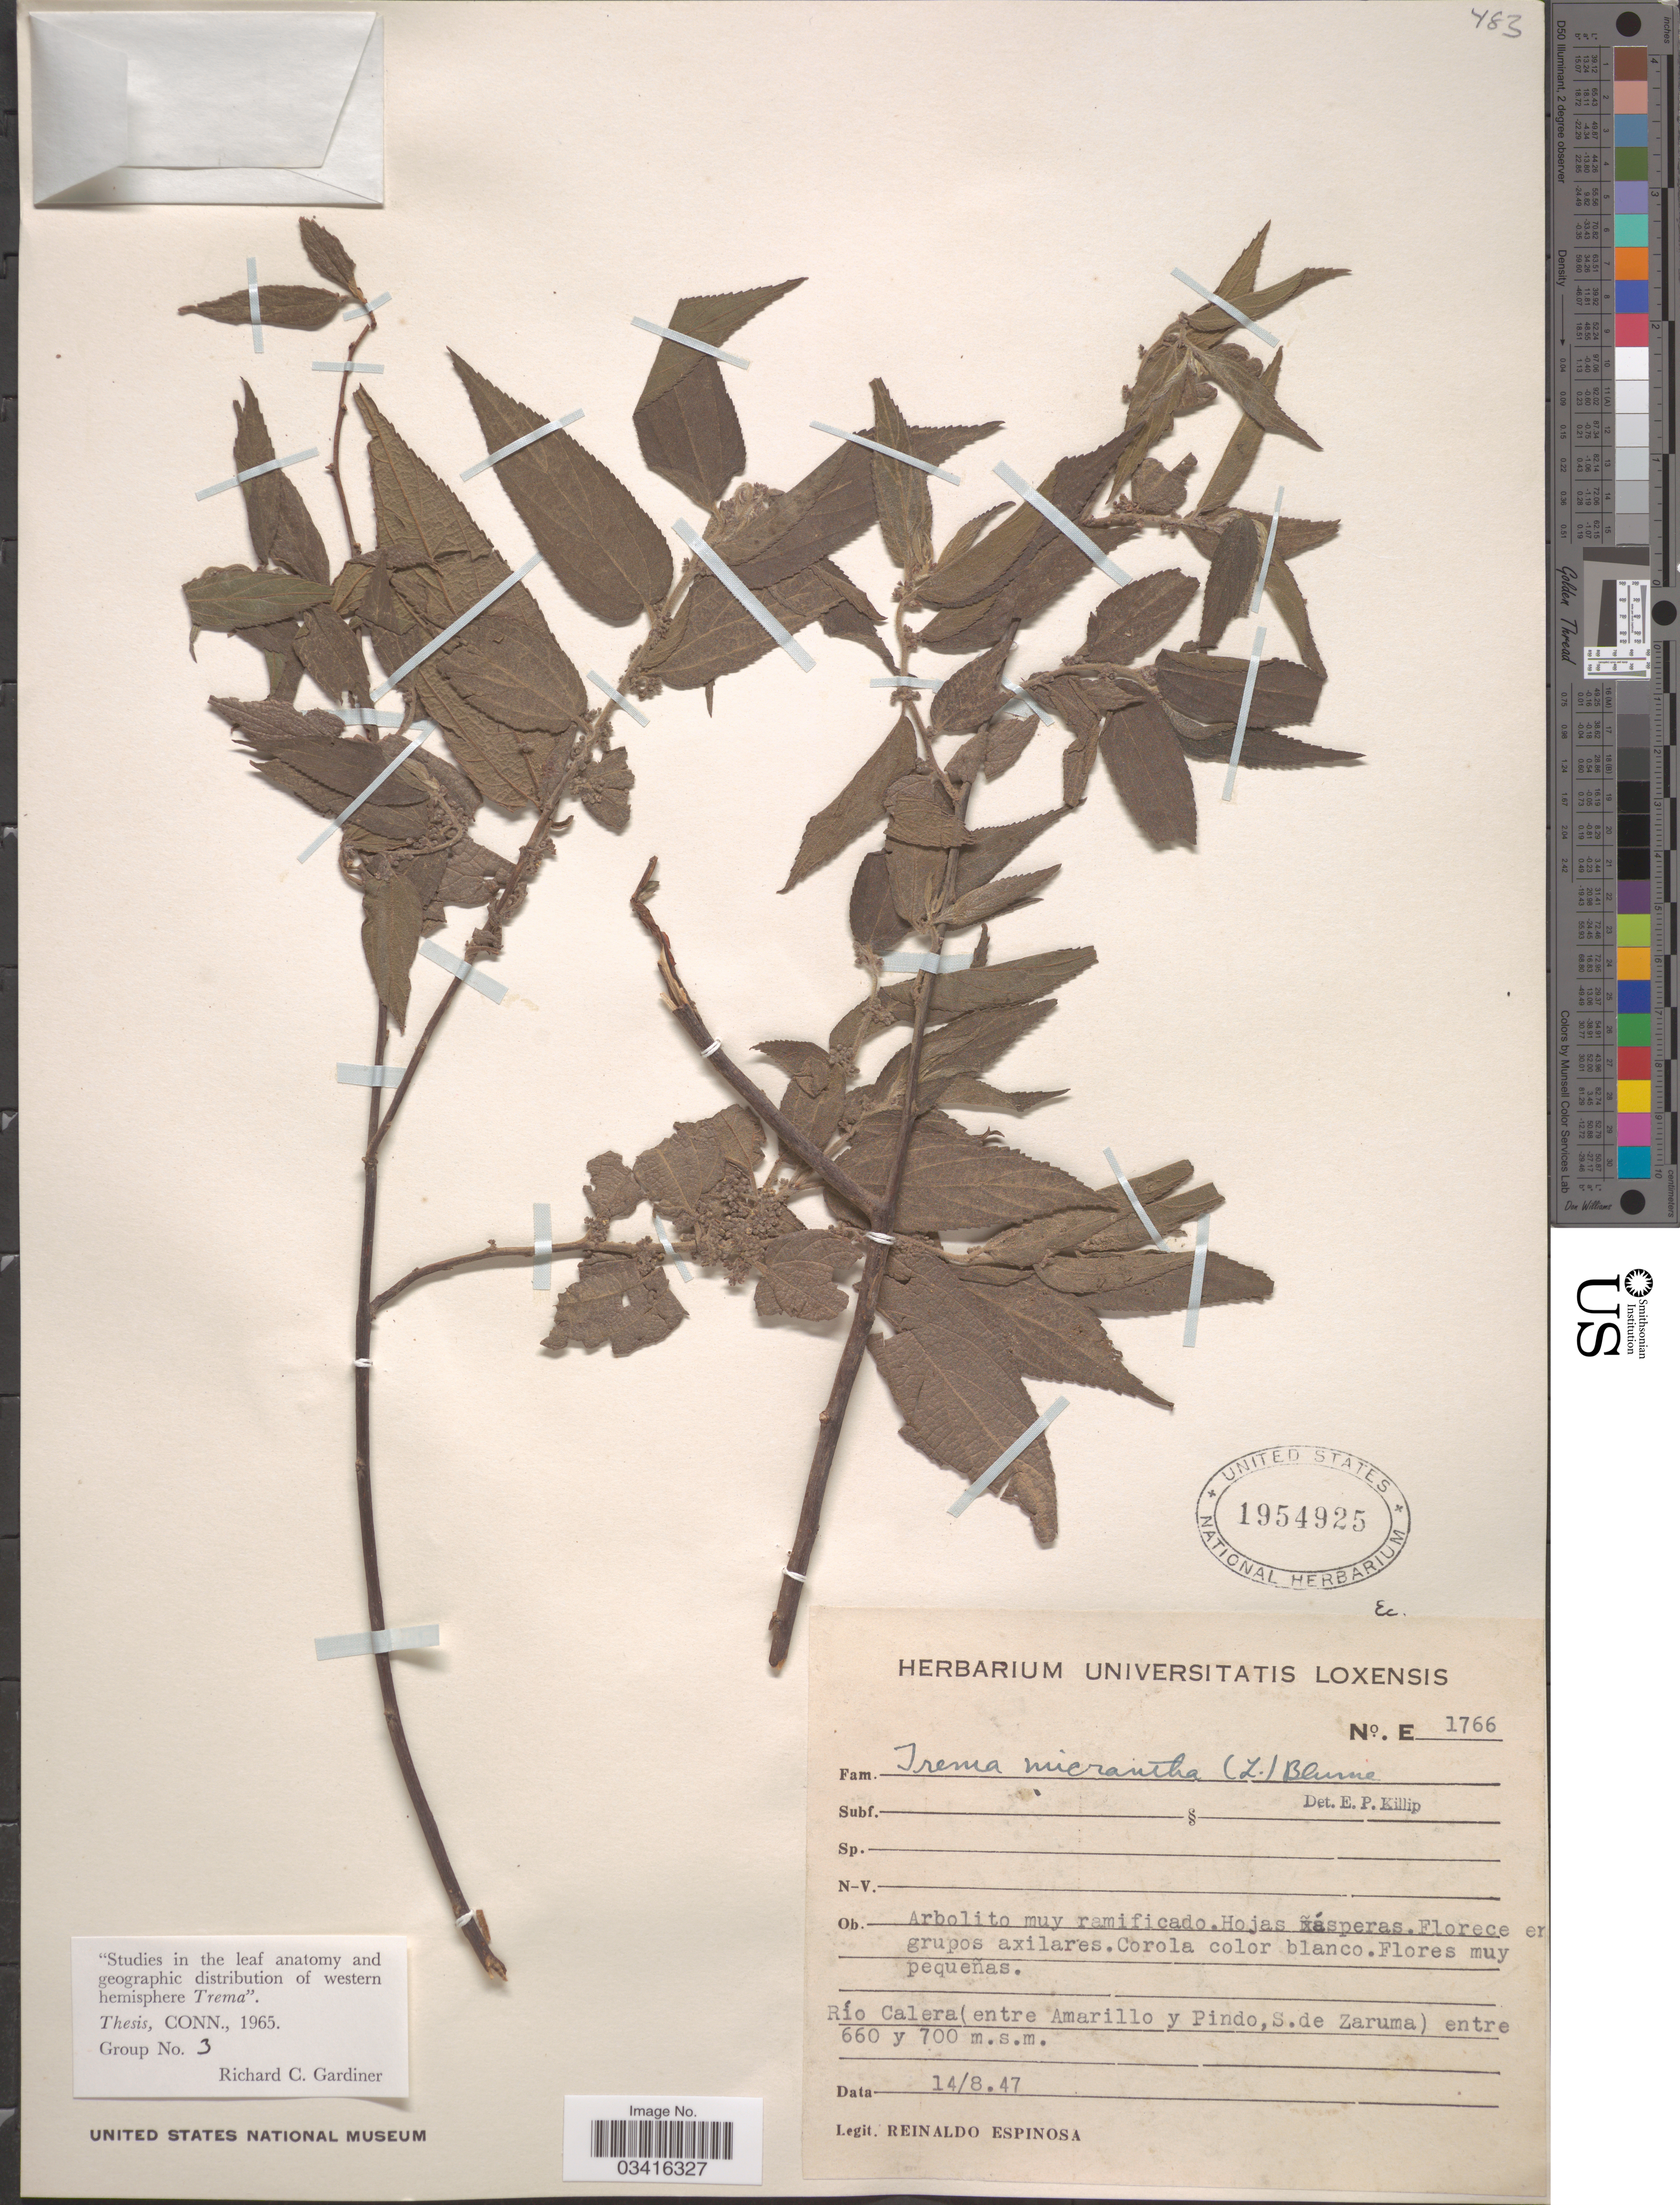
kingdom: Plantae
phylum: Tracheophyta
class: Magnoliopsida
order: Rosales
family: Cannabaceae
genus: Trema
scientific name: Trema micranthum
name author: (L.) Blume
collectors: R. Espinosa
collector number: E1766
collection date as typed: Transcribed d/m/y: 14/8/47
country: Ecuador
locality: Río Calera (entre Amarillo y Pindo, S. de Zaruma).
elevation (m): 660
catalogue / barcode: US 1954925